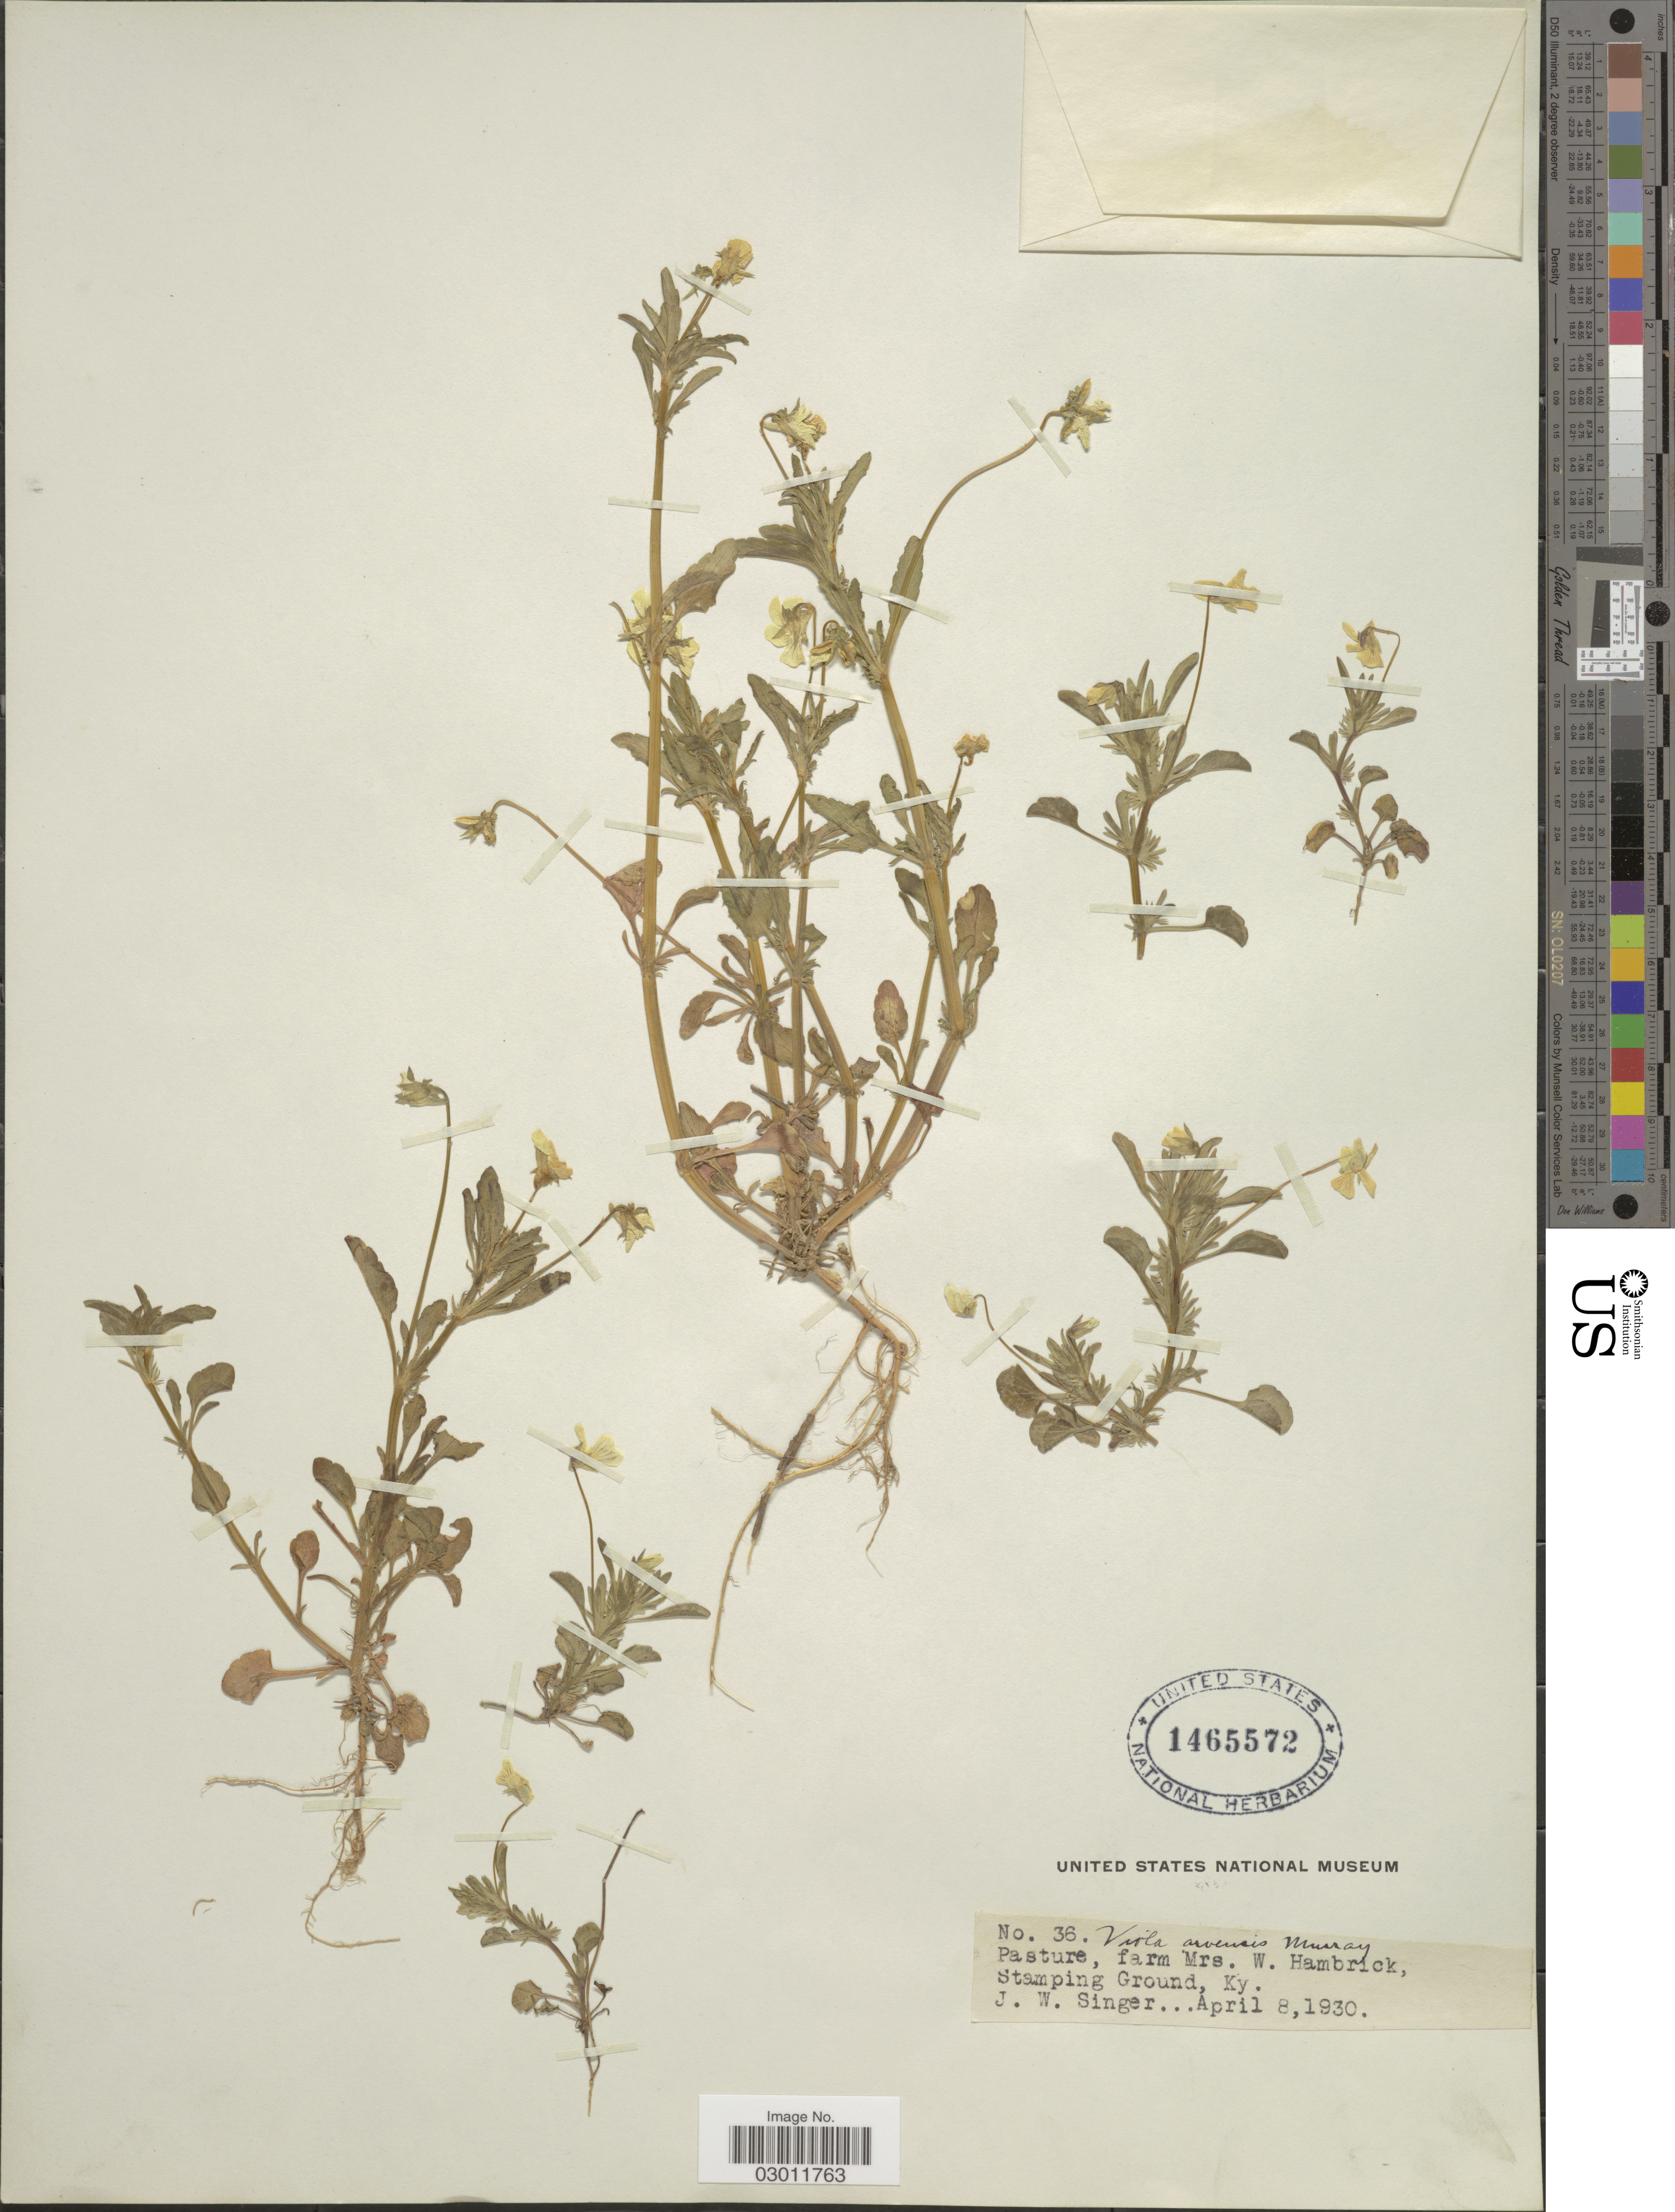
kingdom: Plantae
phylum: Tracheophyta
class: Magnoliopsida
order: Malpighiales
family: Violaceae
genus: Viola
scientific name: Viola arvensis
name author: Murray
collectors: J. EW. Singer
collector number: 36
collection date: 1930-04-08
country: United States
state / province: Kentucky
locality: Pasture, farm Mrs. W. Hambrick, Stamping Ground, Ky.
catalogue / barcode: US 1465572